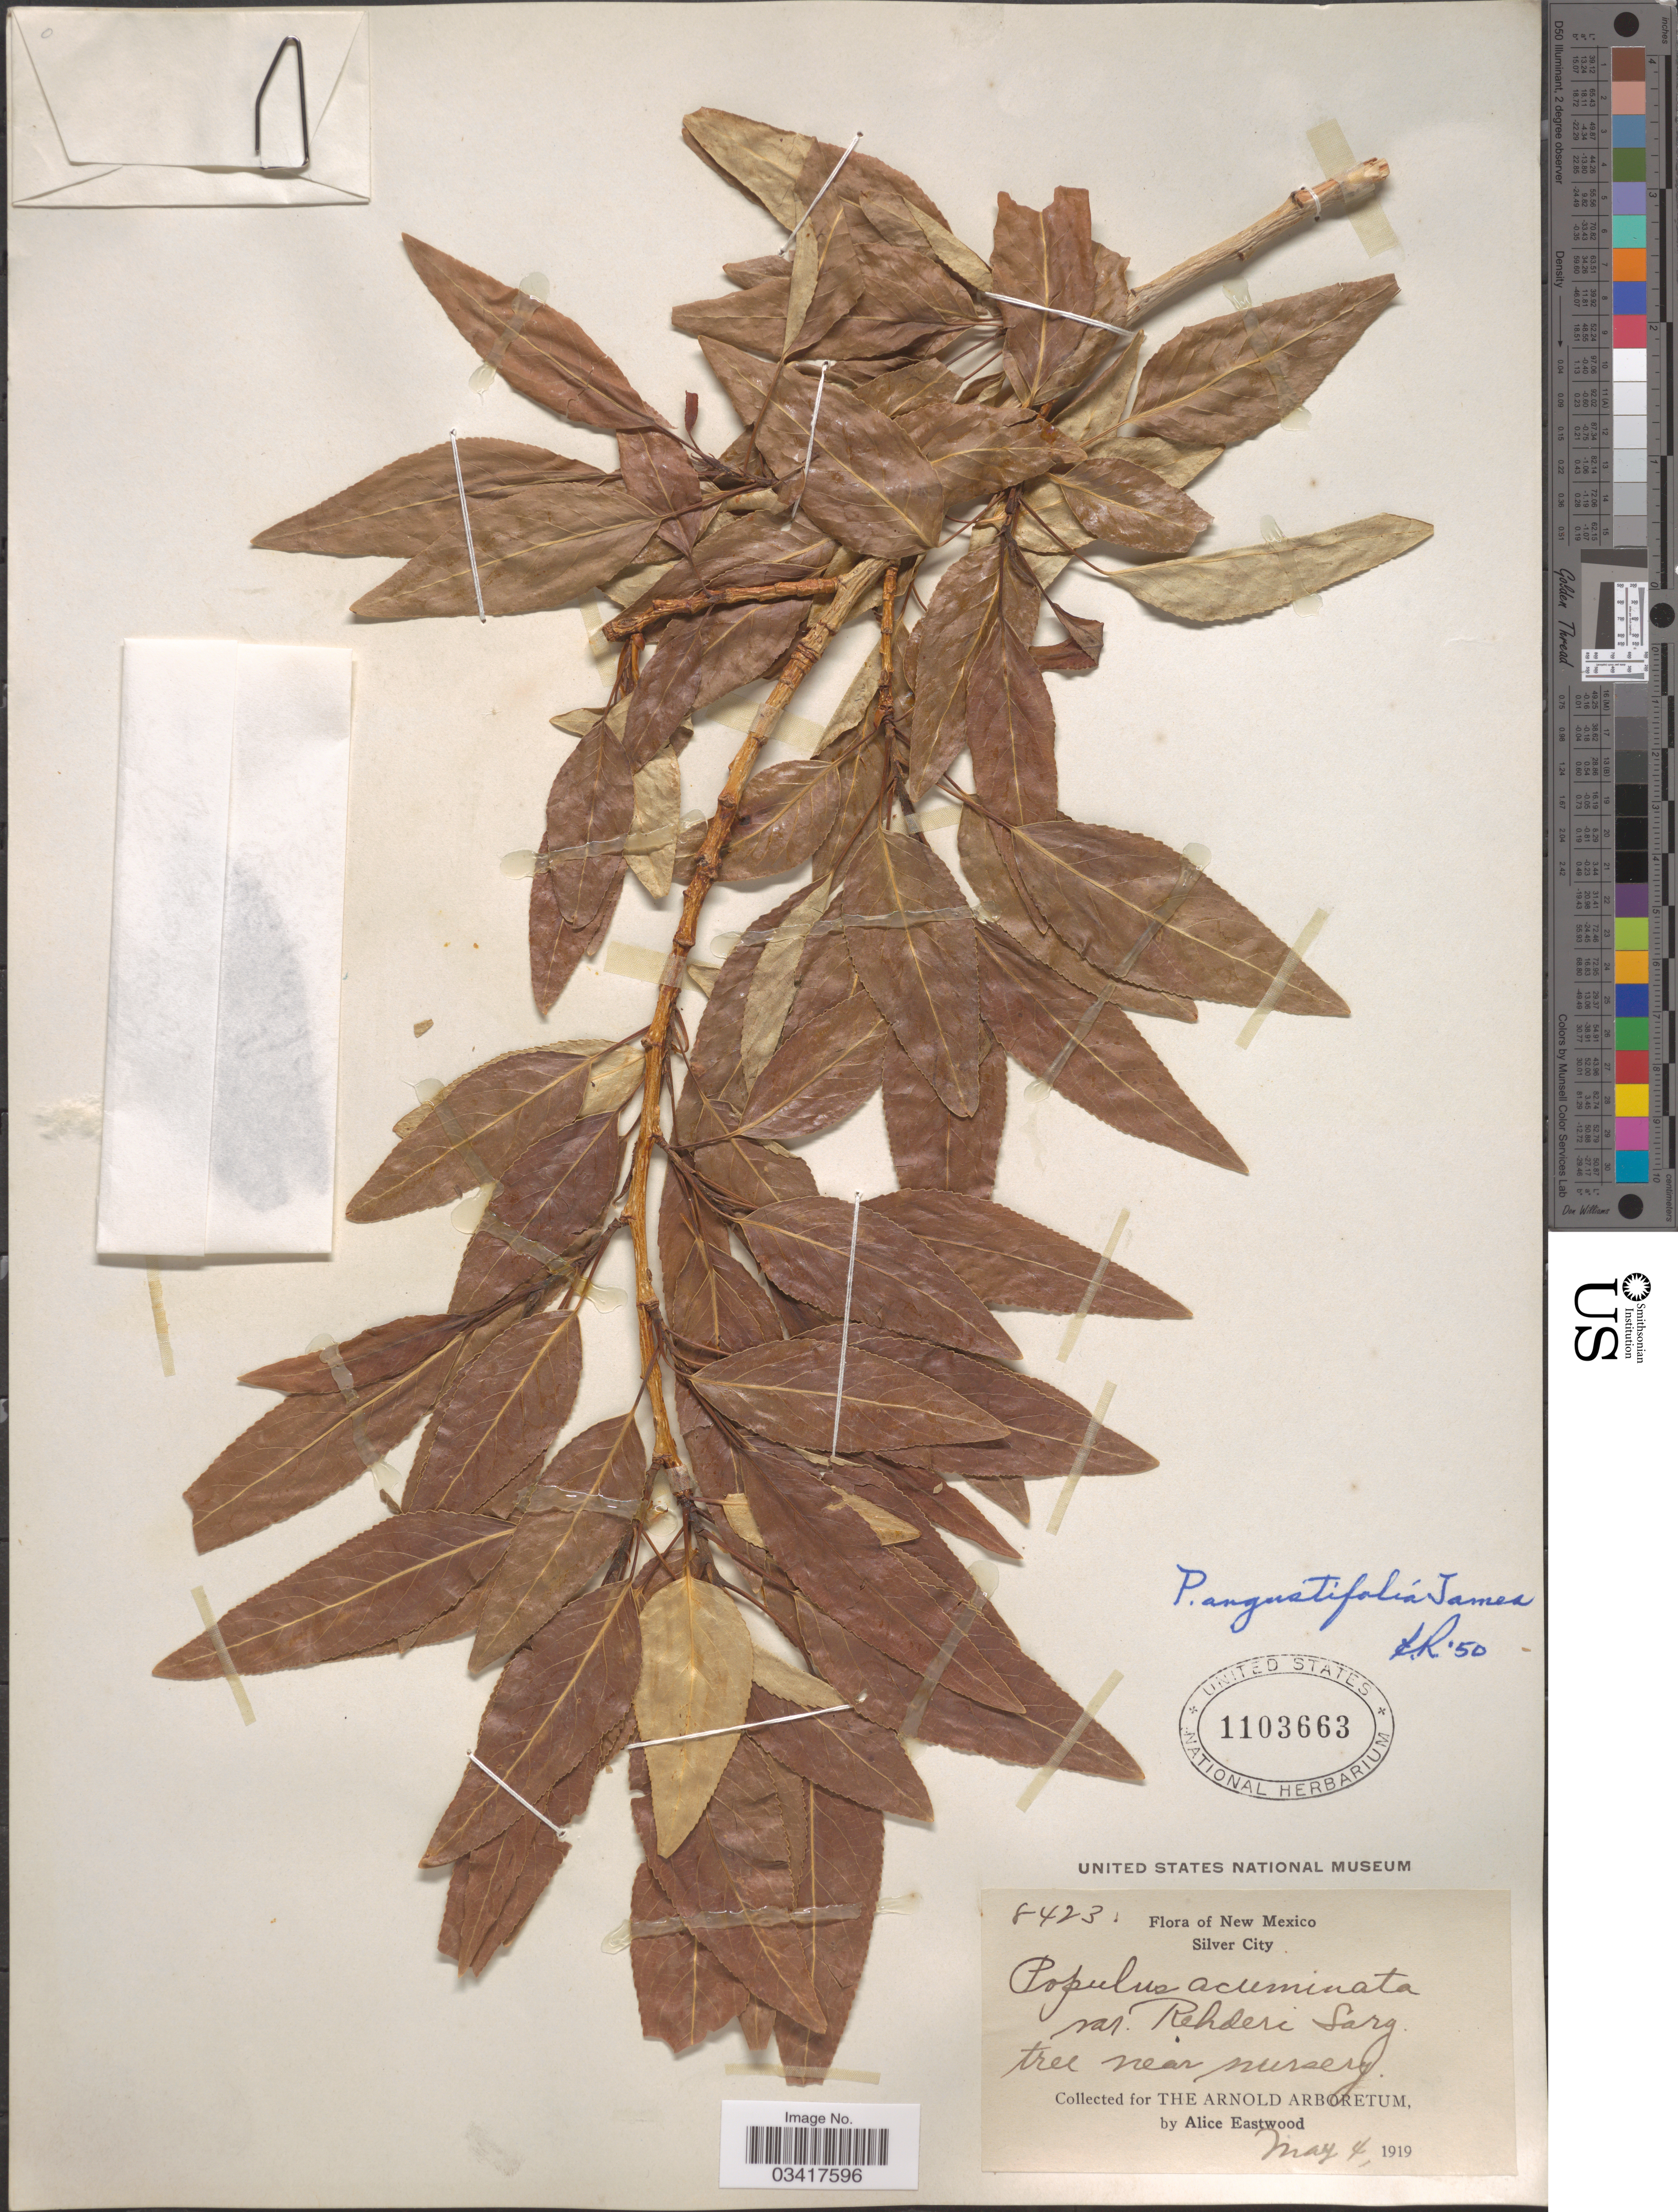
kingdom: Plantae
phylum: Tracheophyta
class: Magnoliopsida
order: Malpighiales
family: Salicaceae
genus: Populus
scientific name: Populus angustifolia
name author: E. James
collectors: A. Eastwood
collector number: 8423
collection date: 1919-05-04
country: United States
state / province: New Mexico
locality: Silver City. Near nursery.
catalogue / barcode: US 1103663